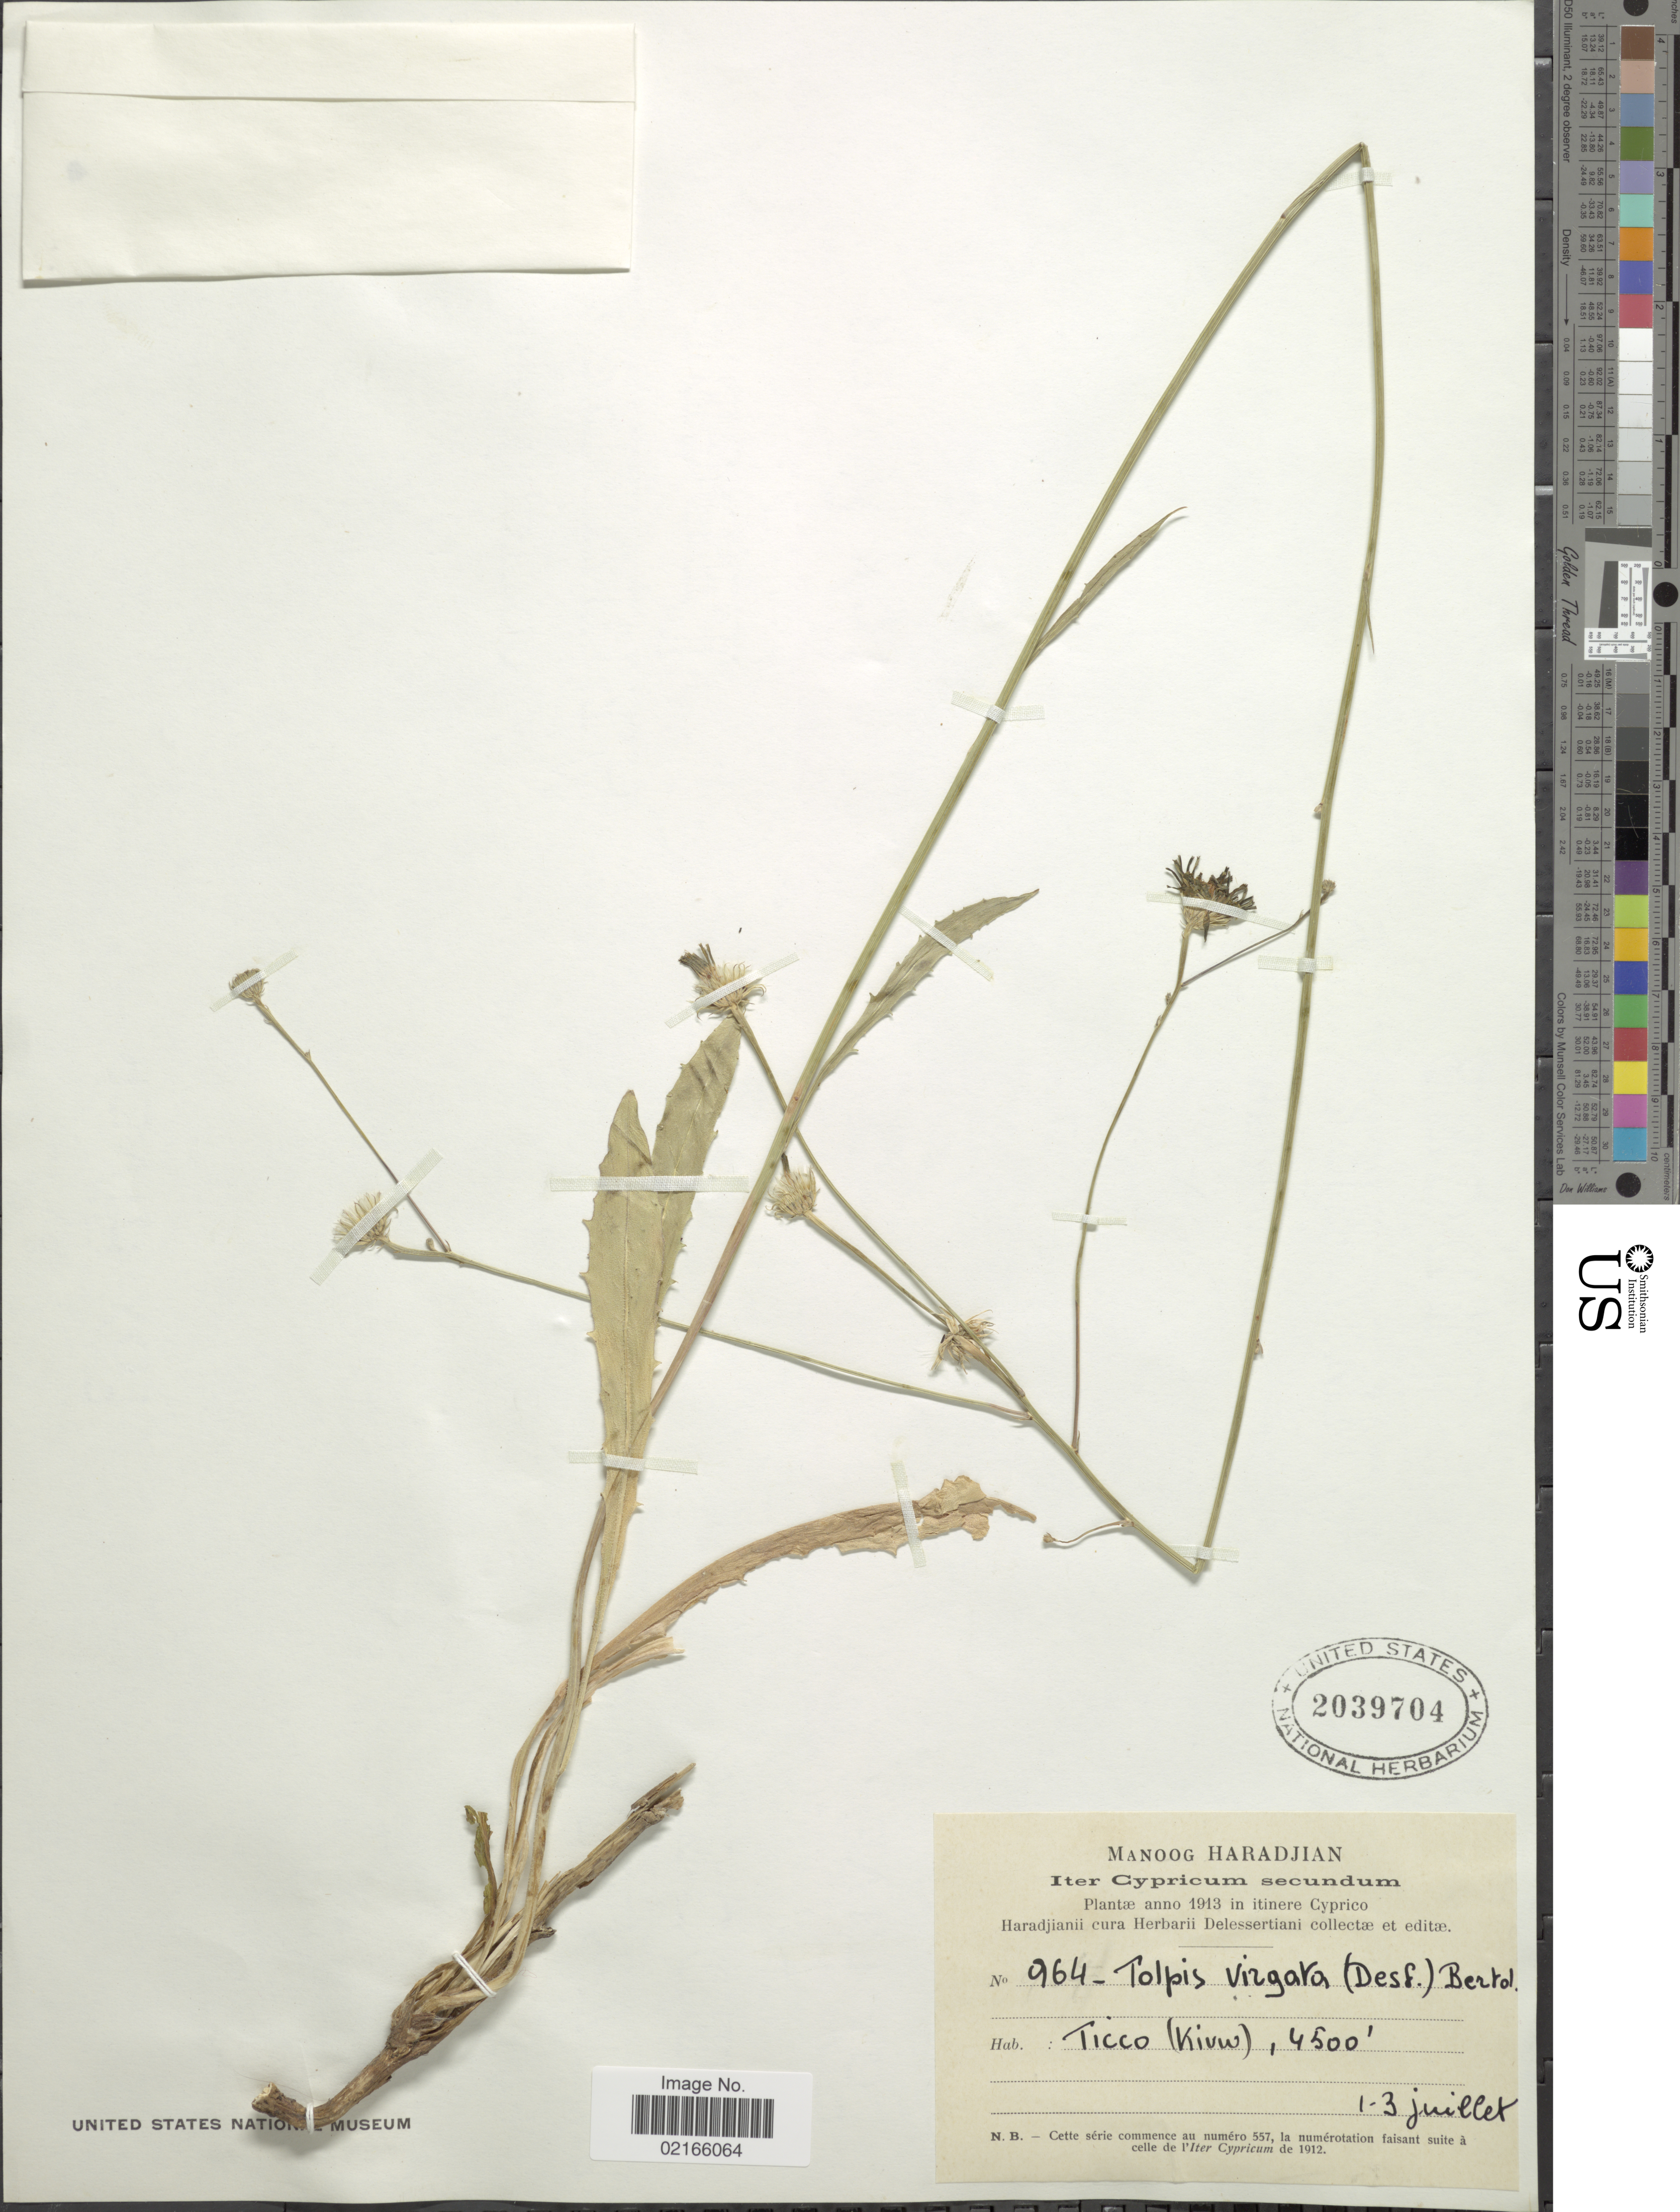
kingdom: Plantae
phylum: Tracheophyta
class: Magnoliopsida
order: Asterales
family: Asteraceae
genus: Tolpis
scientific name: Tolpis virgata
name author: (Desf.) Bertol.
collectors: M. Haradjian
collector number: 964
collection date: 1913-07-01/1913-07-03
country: Cyprus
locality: Cypricum secundum, Ticco (Kiuw)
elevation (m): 1372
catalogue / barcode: US 2039704